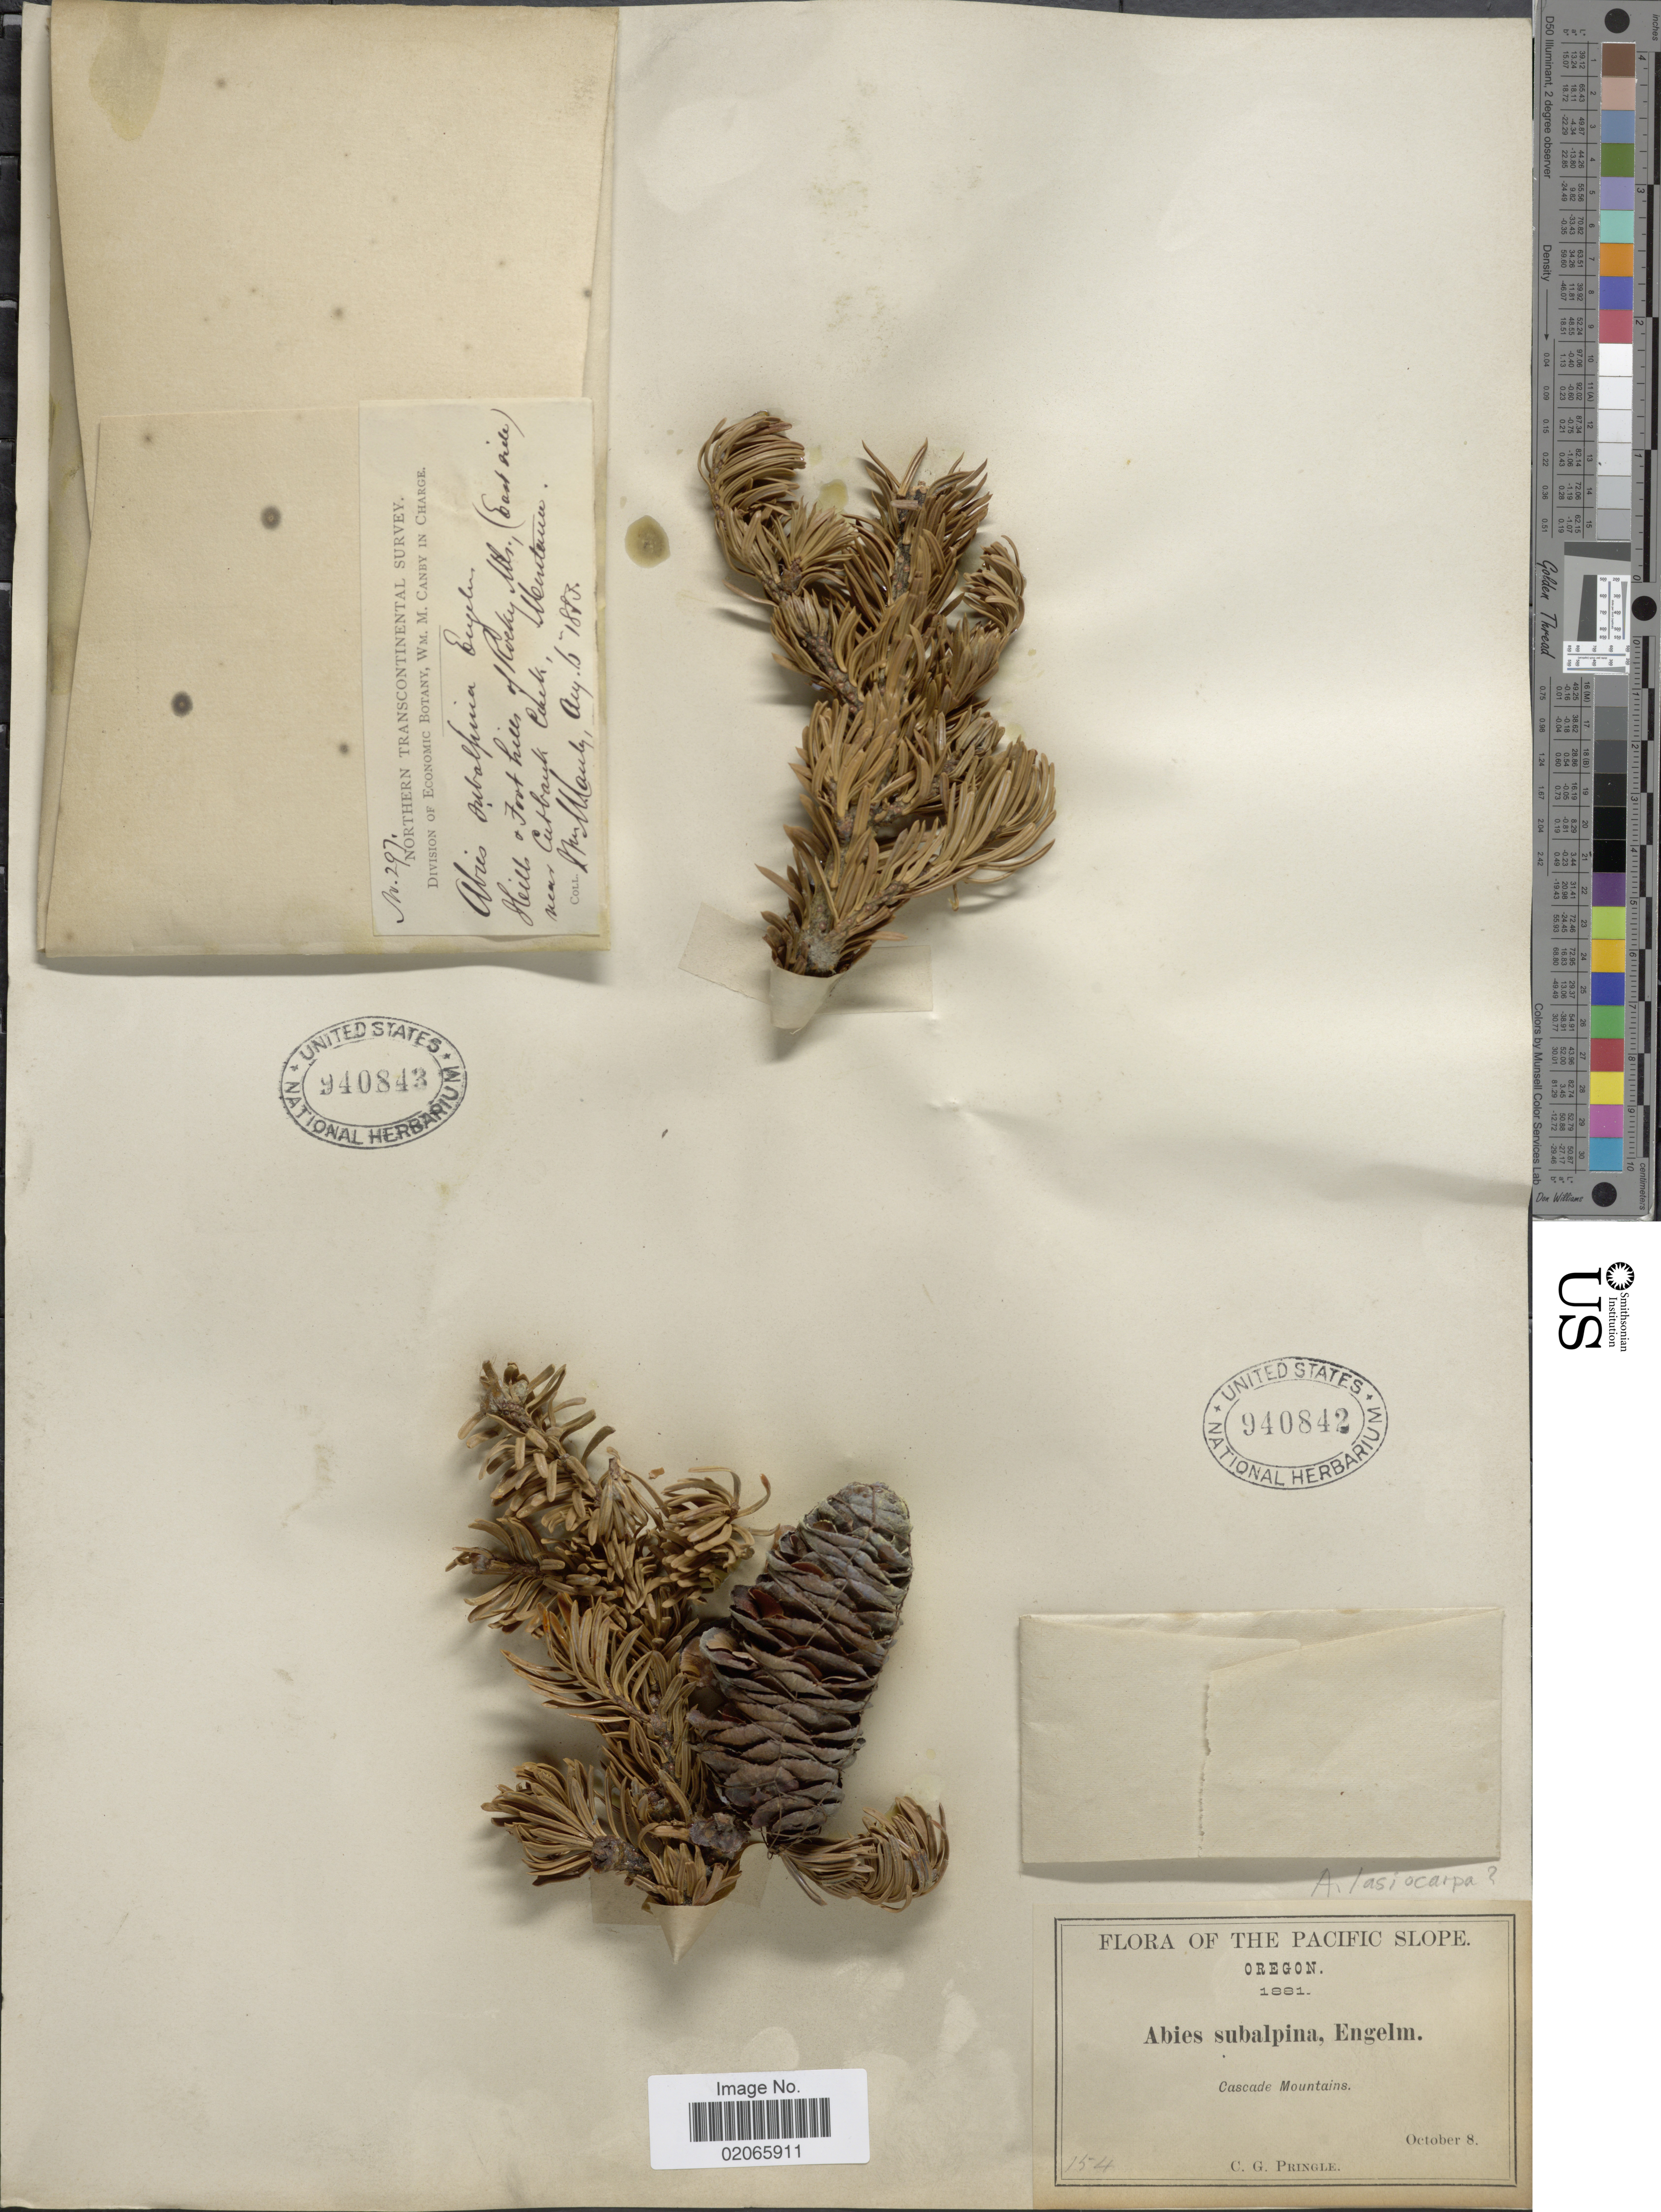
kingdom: Plantae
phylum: Tracheophyta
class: Pinopsida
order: Pinales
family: Pinaceae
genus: Abies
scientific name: Abies sp.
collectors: W. M. Canby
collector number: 297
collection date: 1883-08-15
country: United States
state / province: Montana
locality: Hills + Foot hills of Rocky Mts., (East side) near Cutbank Creek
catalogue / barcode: US 940843